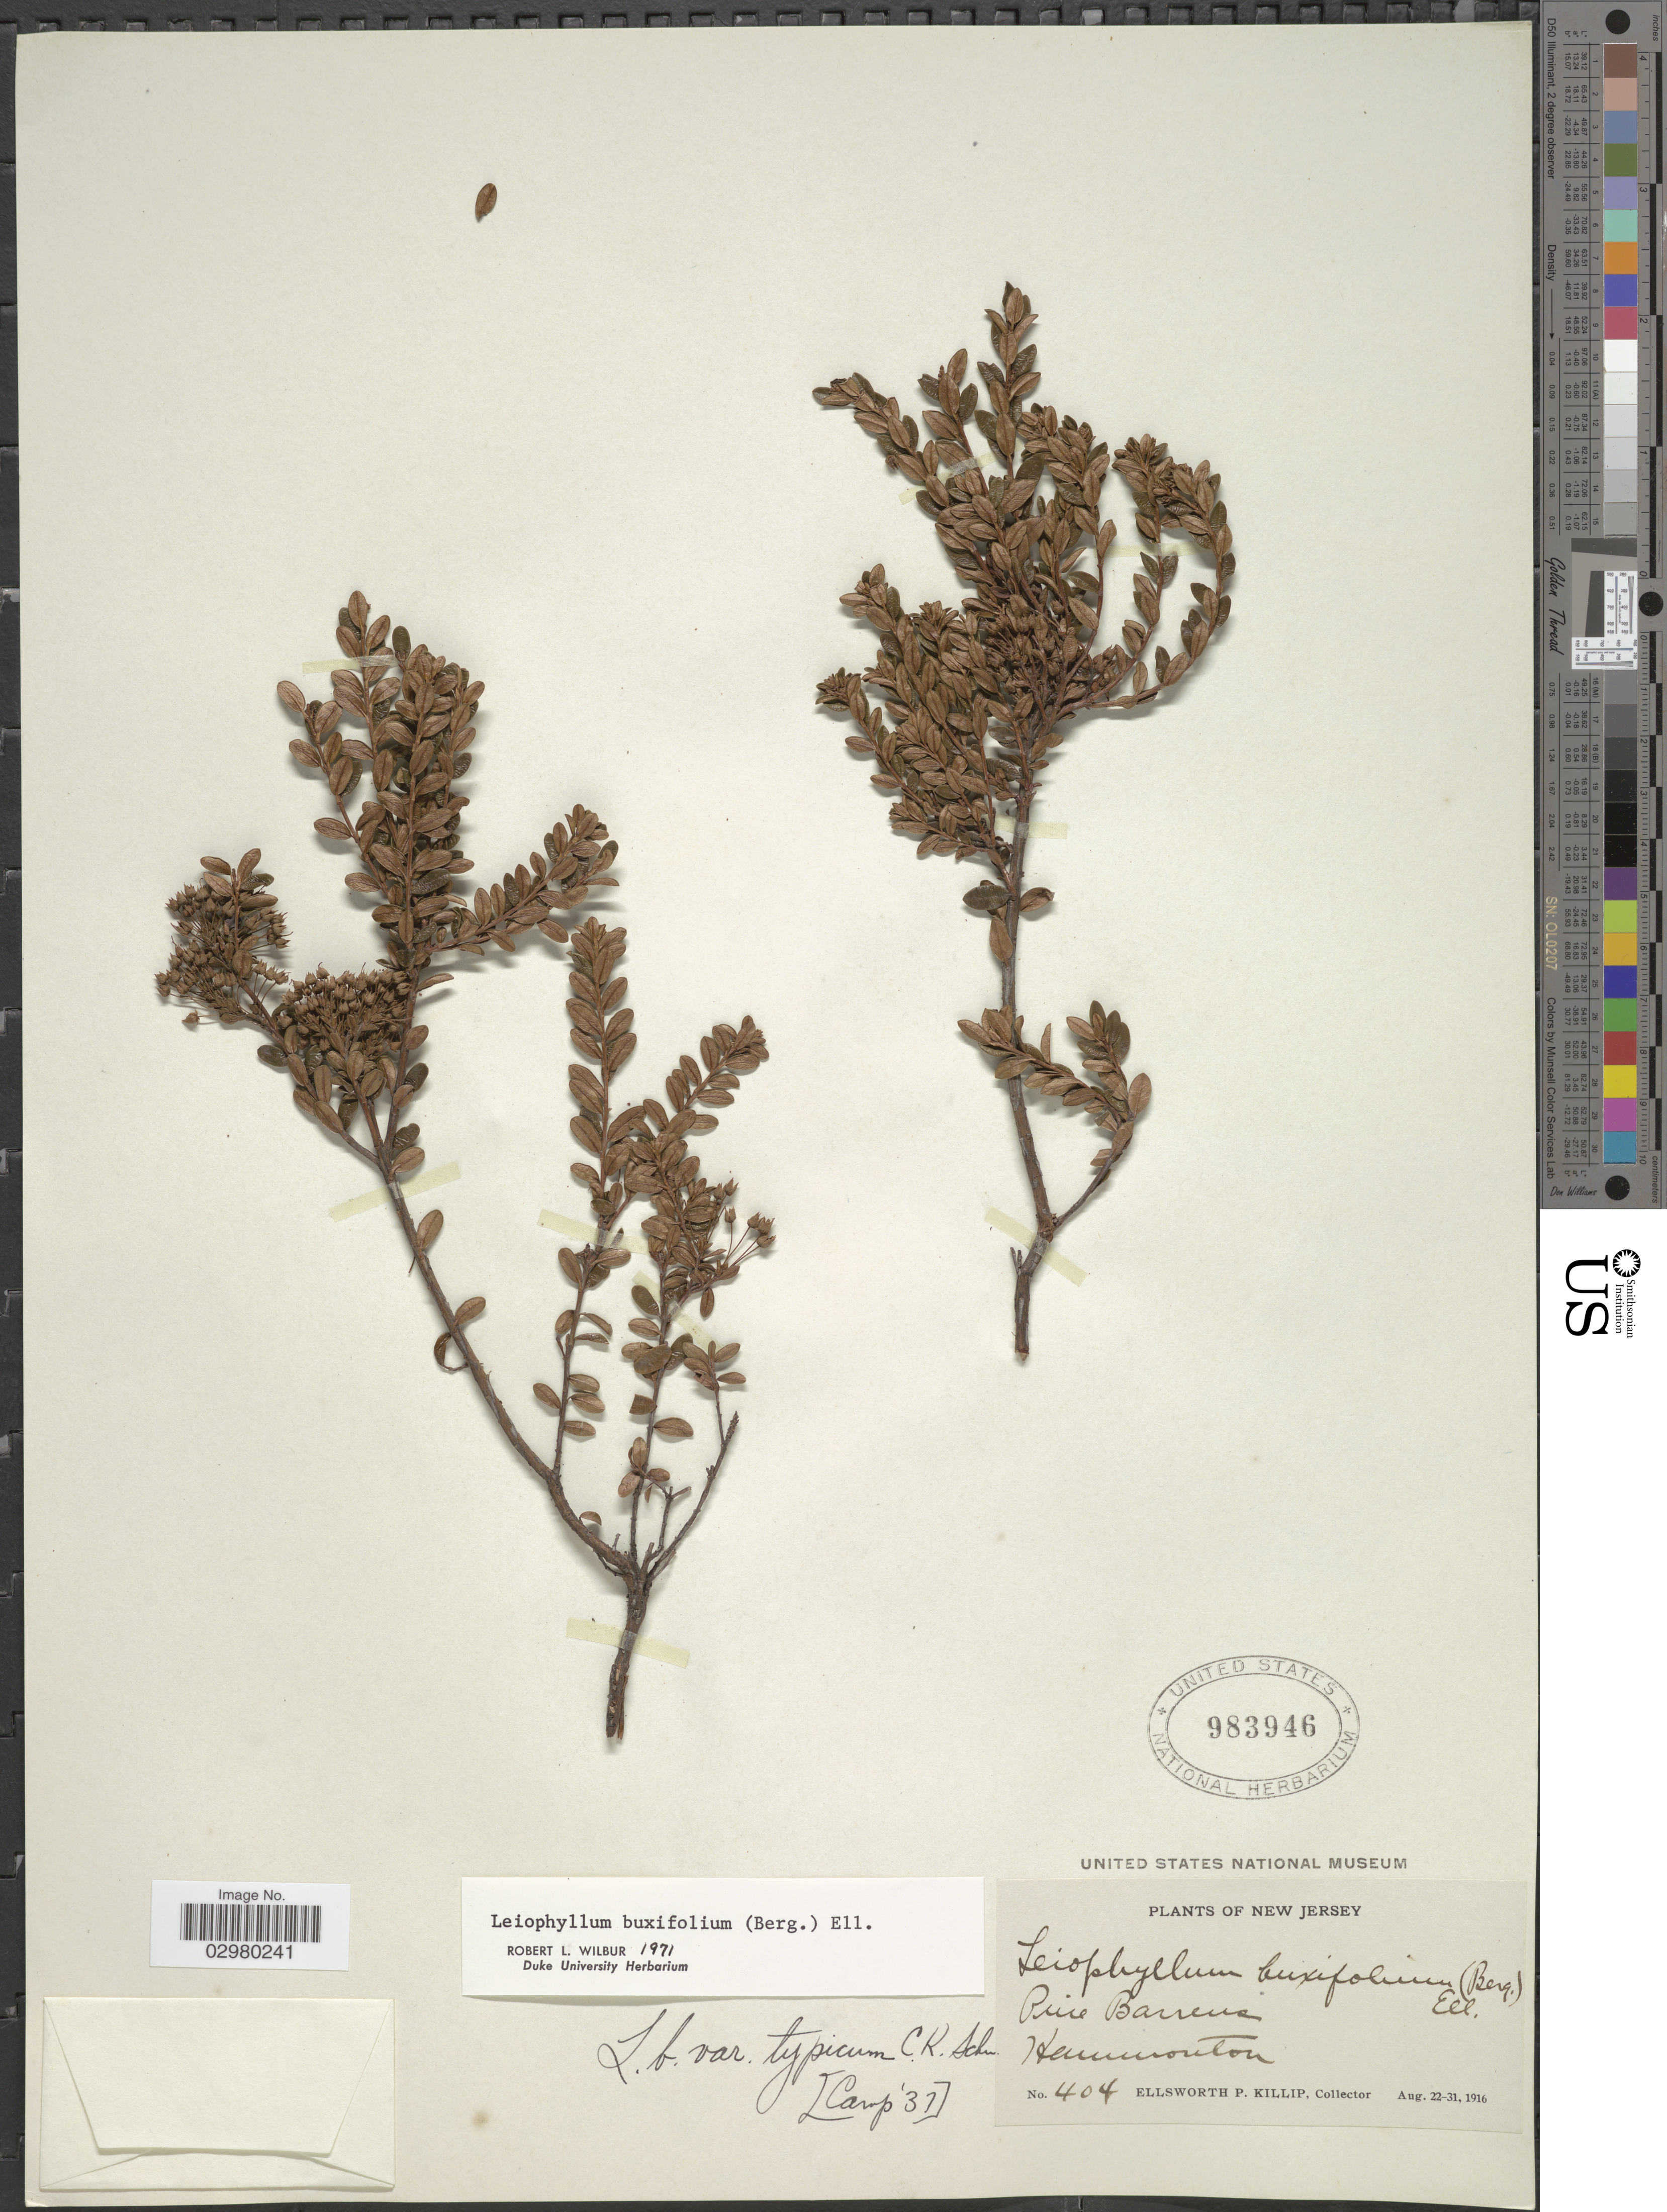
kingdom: Plantae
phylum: Tracheophyta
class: Magnoliopsida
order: Ericales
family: Ericaceae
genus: Leiophyllum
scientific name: Leiophyllum buxifolium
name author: (Bergius) Elliott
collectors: E. P. Killip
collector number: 404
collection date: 1916-08-22/1916-08-31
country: United States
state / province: New Jersey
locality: Pine Barrens. Hammonton.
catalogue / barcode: US 983946